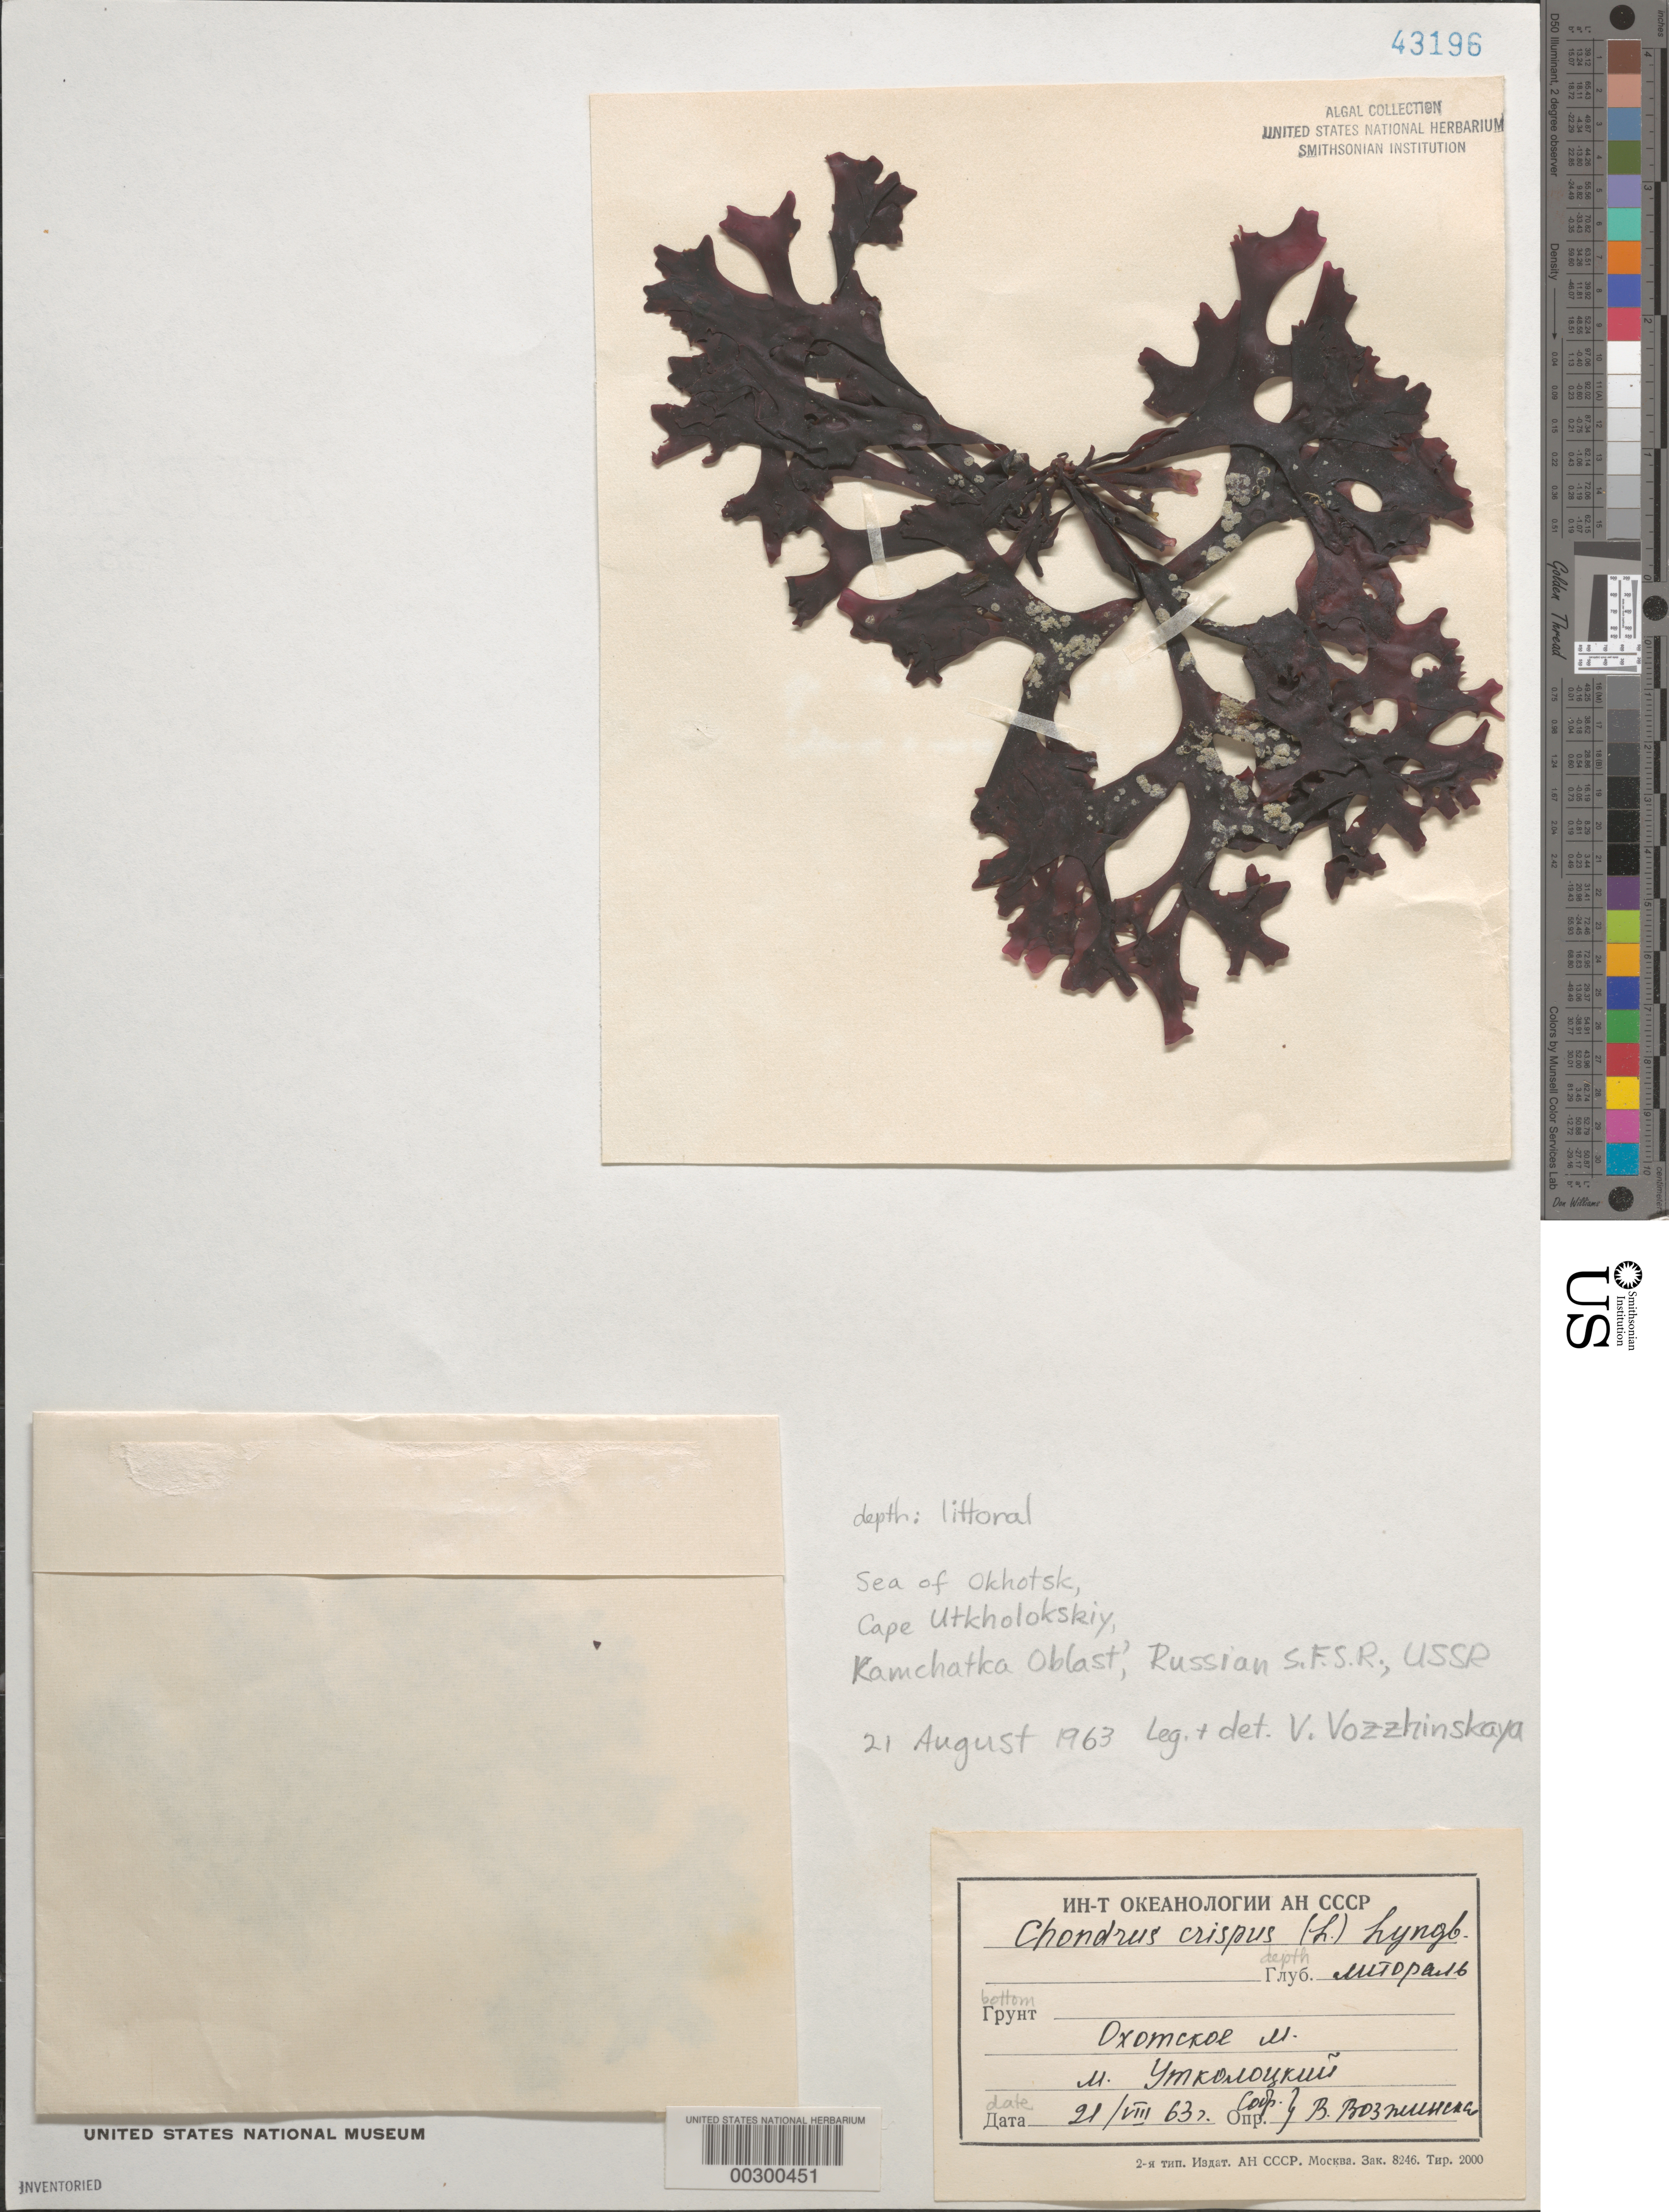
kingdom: Plantae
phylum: Rhodophyta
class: Florideophyceae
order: Gigartinales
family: Gigartinaceae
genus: Chondrus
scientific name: Chondrus crispus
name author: Stackh.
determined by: Vozzhinskaya, V.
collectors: V. Vozzhinskaya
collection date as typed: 21 Aug 1963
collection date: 1963-08-21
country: Russian Federation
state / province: Kamchatka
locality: Sea of Okhotsk, Cape Utkholokskiy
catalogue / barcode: US 43196